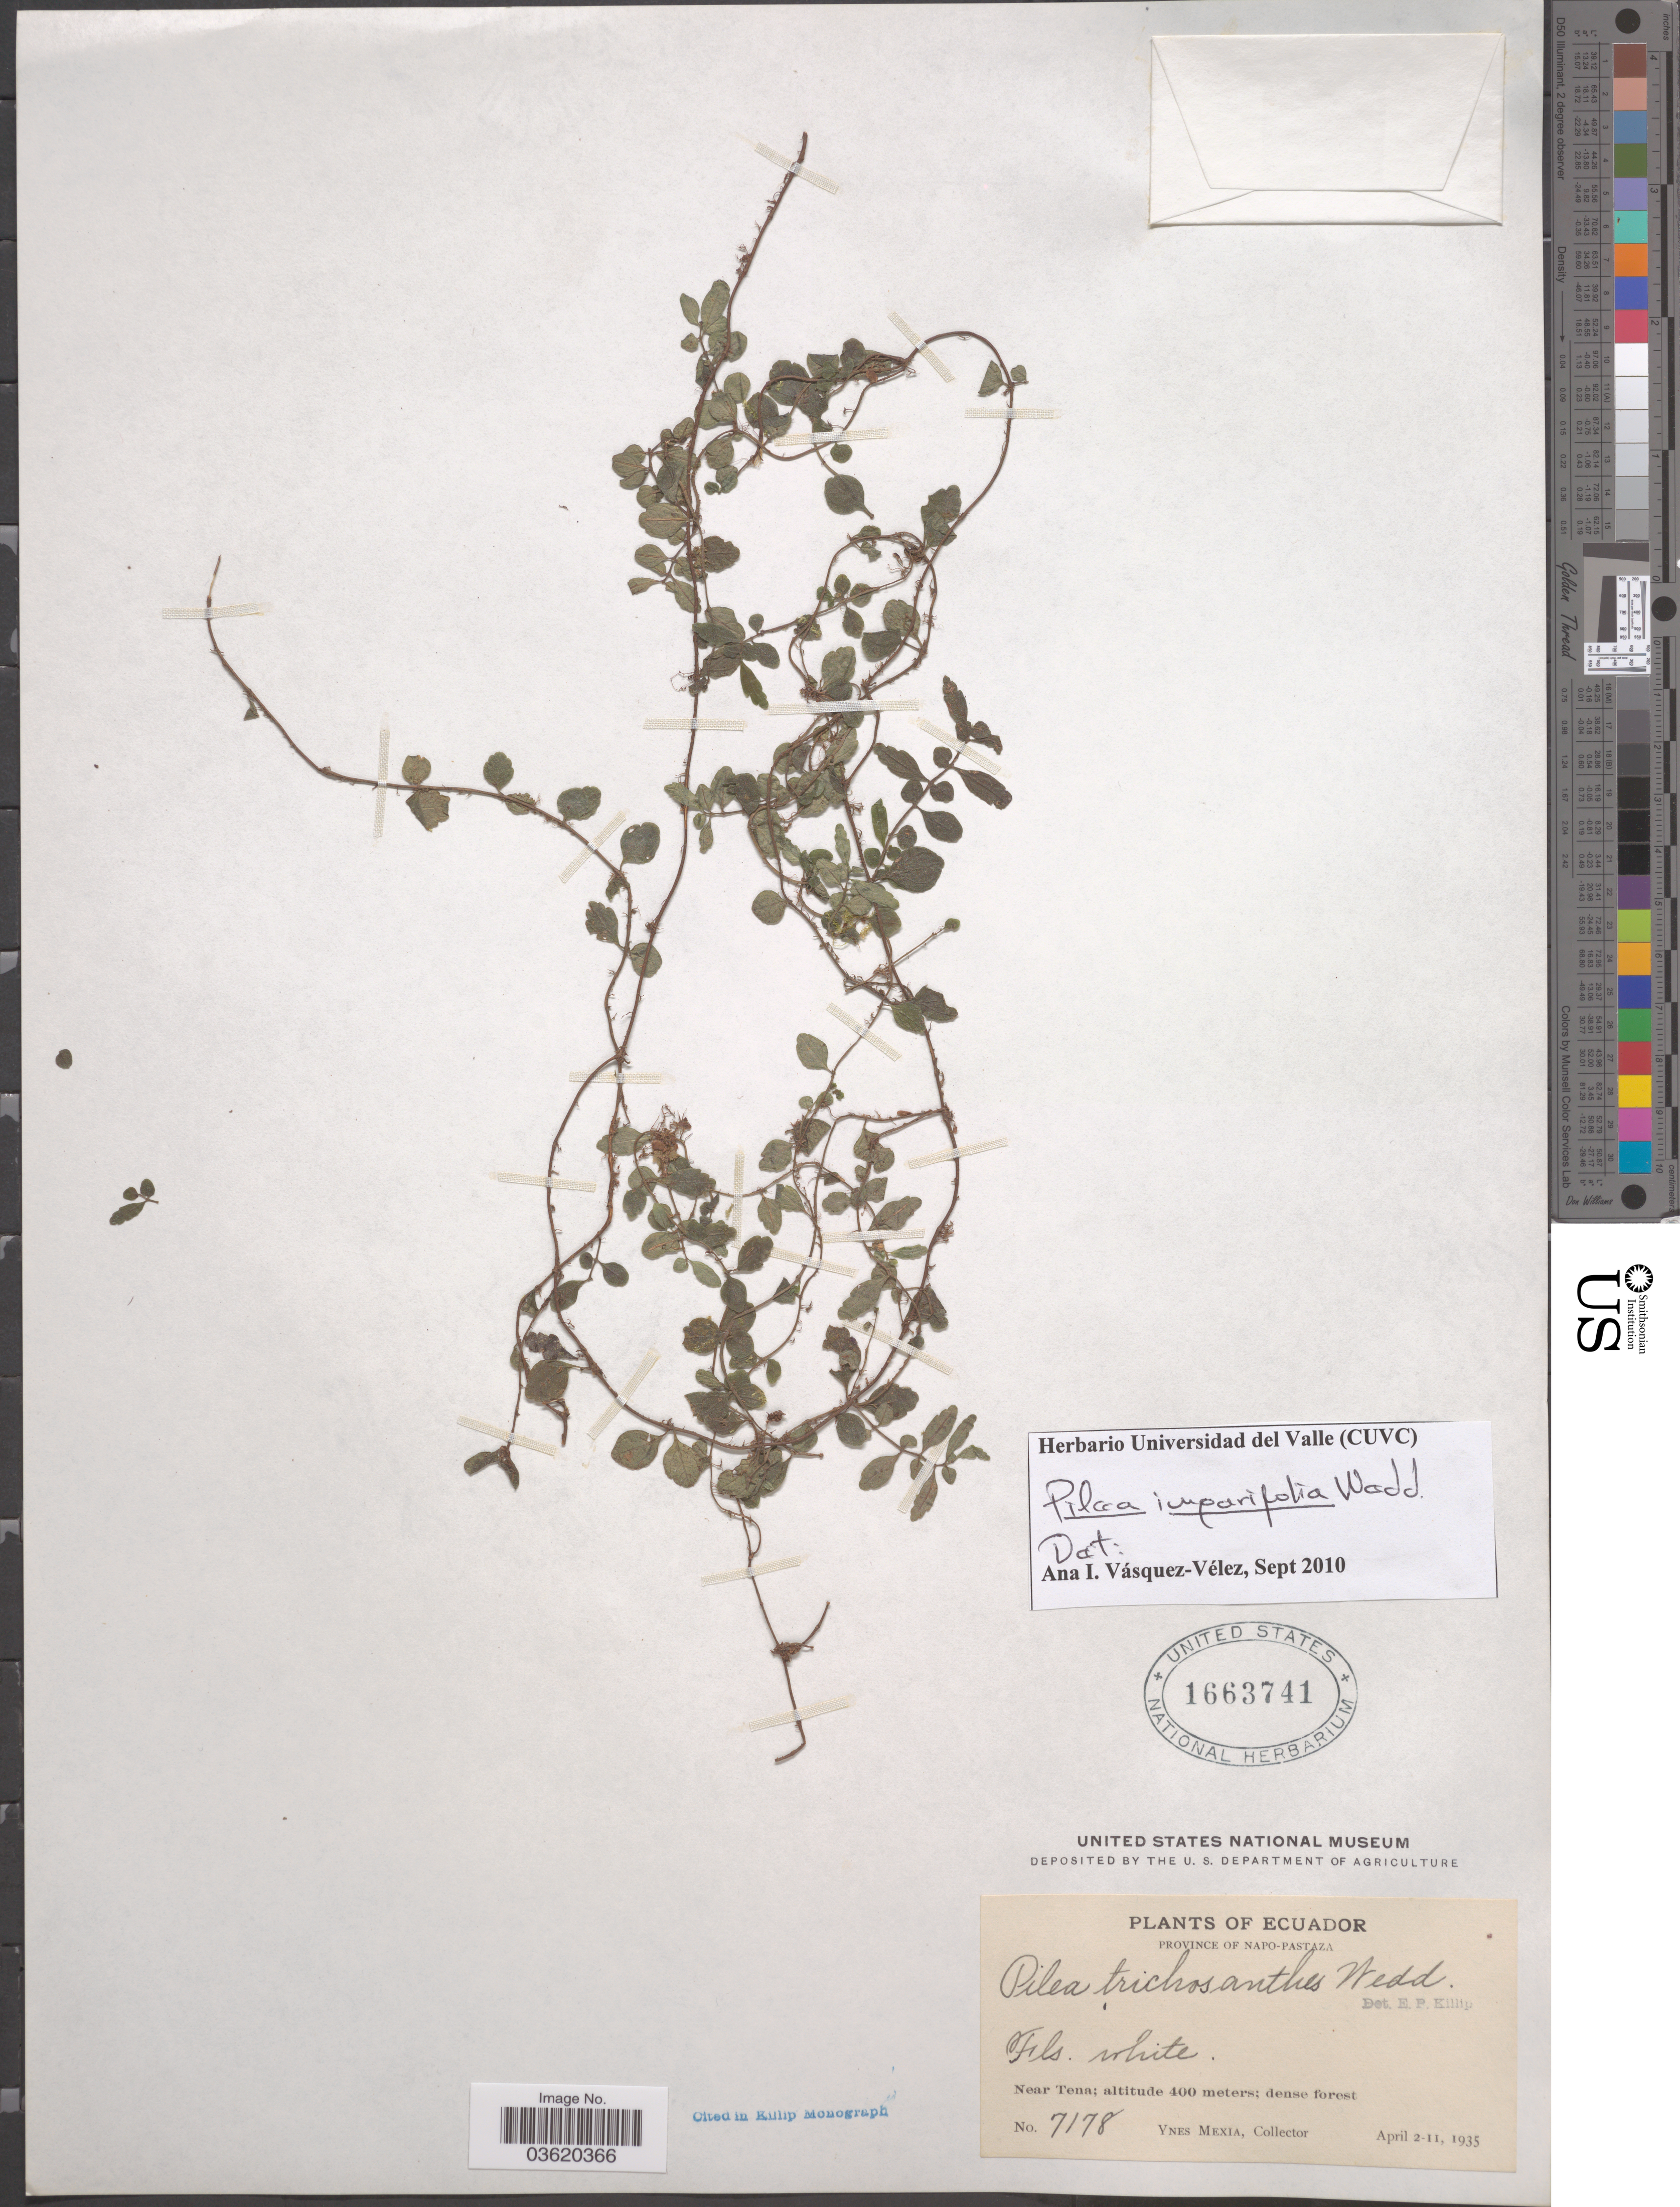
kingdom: Plantae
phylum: Tracheophyta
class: Magnoliopsida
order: Rosales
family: Urticaceae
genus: Pilea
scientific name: Pilea imparifolia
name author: Wedd.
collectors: Y. Mexia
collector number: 7178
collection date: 1935-04-02/1935-04-11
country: Ecuador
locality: Province of Napo-Pastaza. Near Tena.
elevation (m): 400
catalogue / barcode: US 1663741